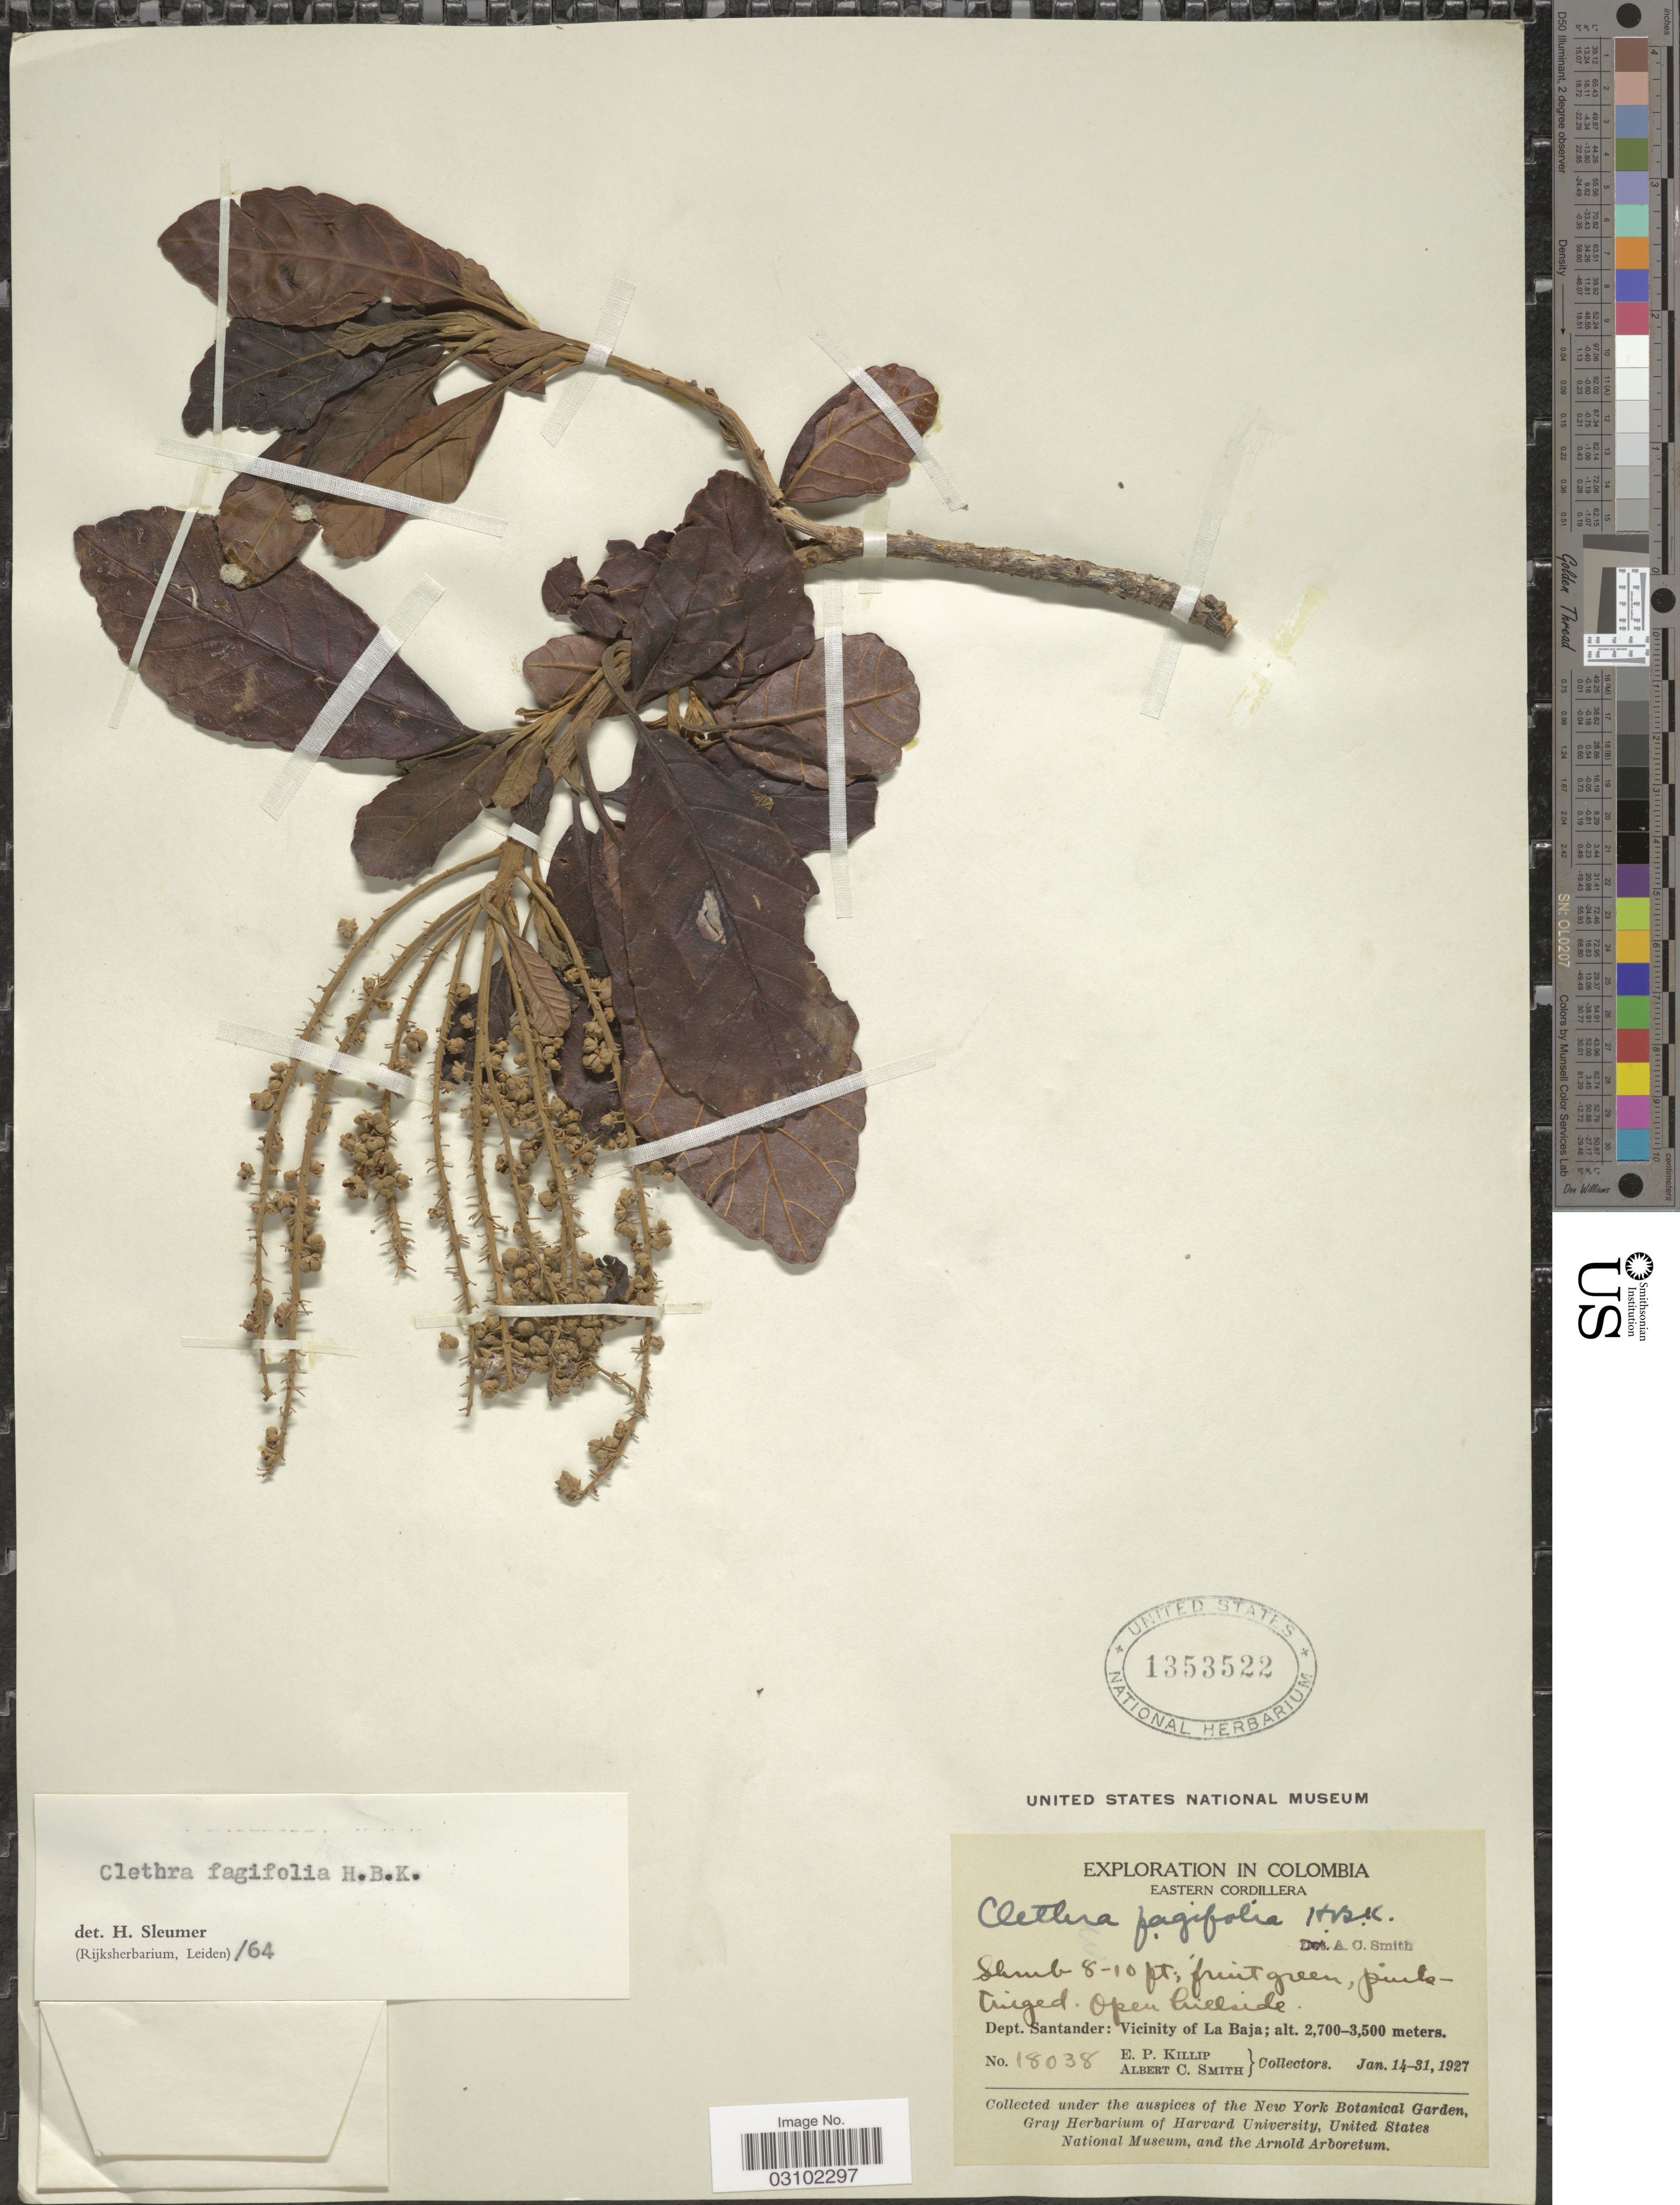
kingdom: Plantae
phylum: Tracheophyta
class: Magnoliopsida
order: Ericales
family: Clethraceae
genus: Clethra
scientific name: Clethra fagifolia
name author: Kunth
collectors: E. P. Killip & A. C. Smith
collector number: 18038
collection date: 1927-01-14/1927-01-31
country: Colombia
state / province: Santander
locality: Eastern Cordillera, Dept. Santander: Vicinity of La Baja.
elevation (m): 2700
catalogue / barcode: US 1353522